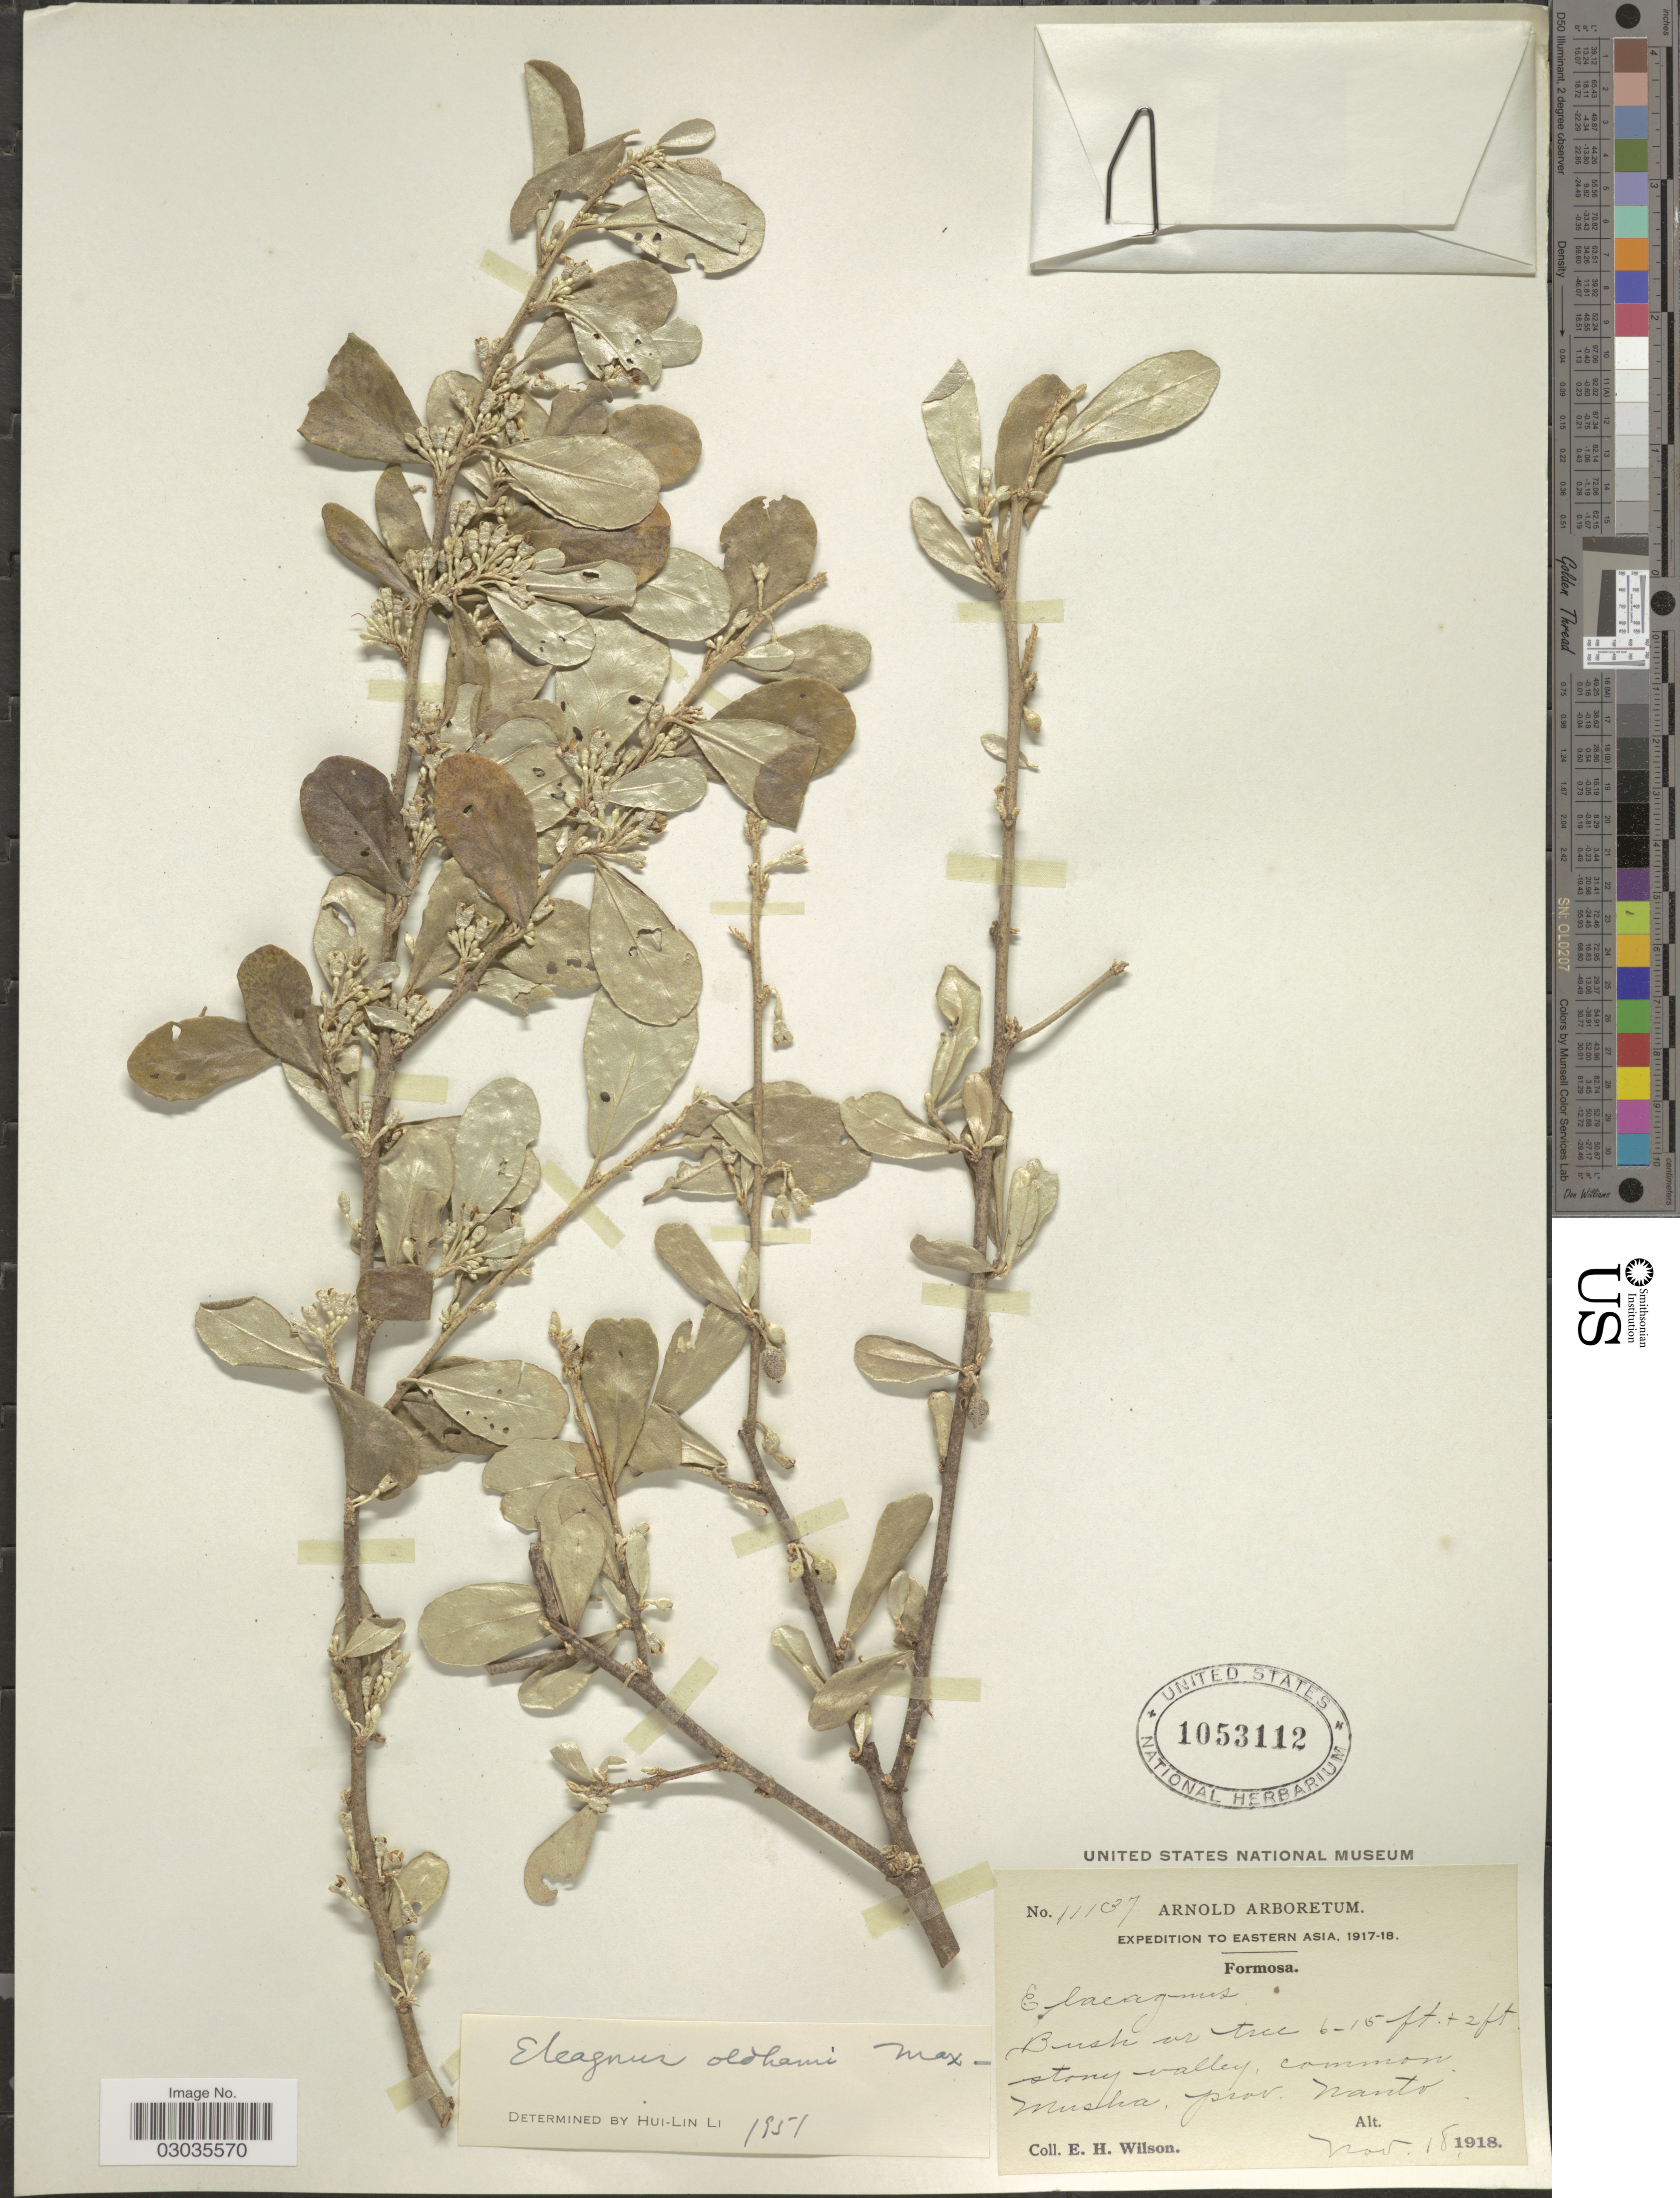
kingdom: Plantae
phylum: Tracheophyta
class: Magnoliopsida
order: Rosales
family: Elaeagnaceae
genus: Elaeagnus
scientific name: Elaeagnus oldhamii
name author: Maxim.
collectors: E. Wilson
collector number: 11137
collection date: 1918-11-18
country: Taiwan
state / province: Nantou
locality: Eastern Asia. Formosa. Musha, prov. Nanto.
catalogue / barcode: US 1053112